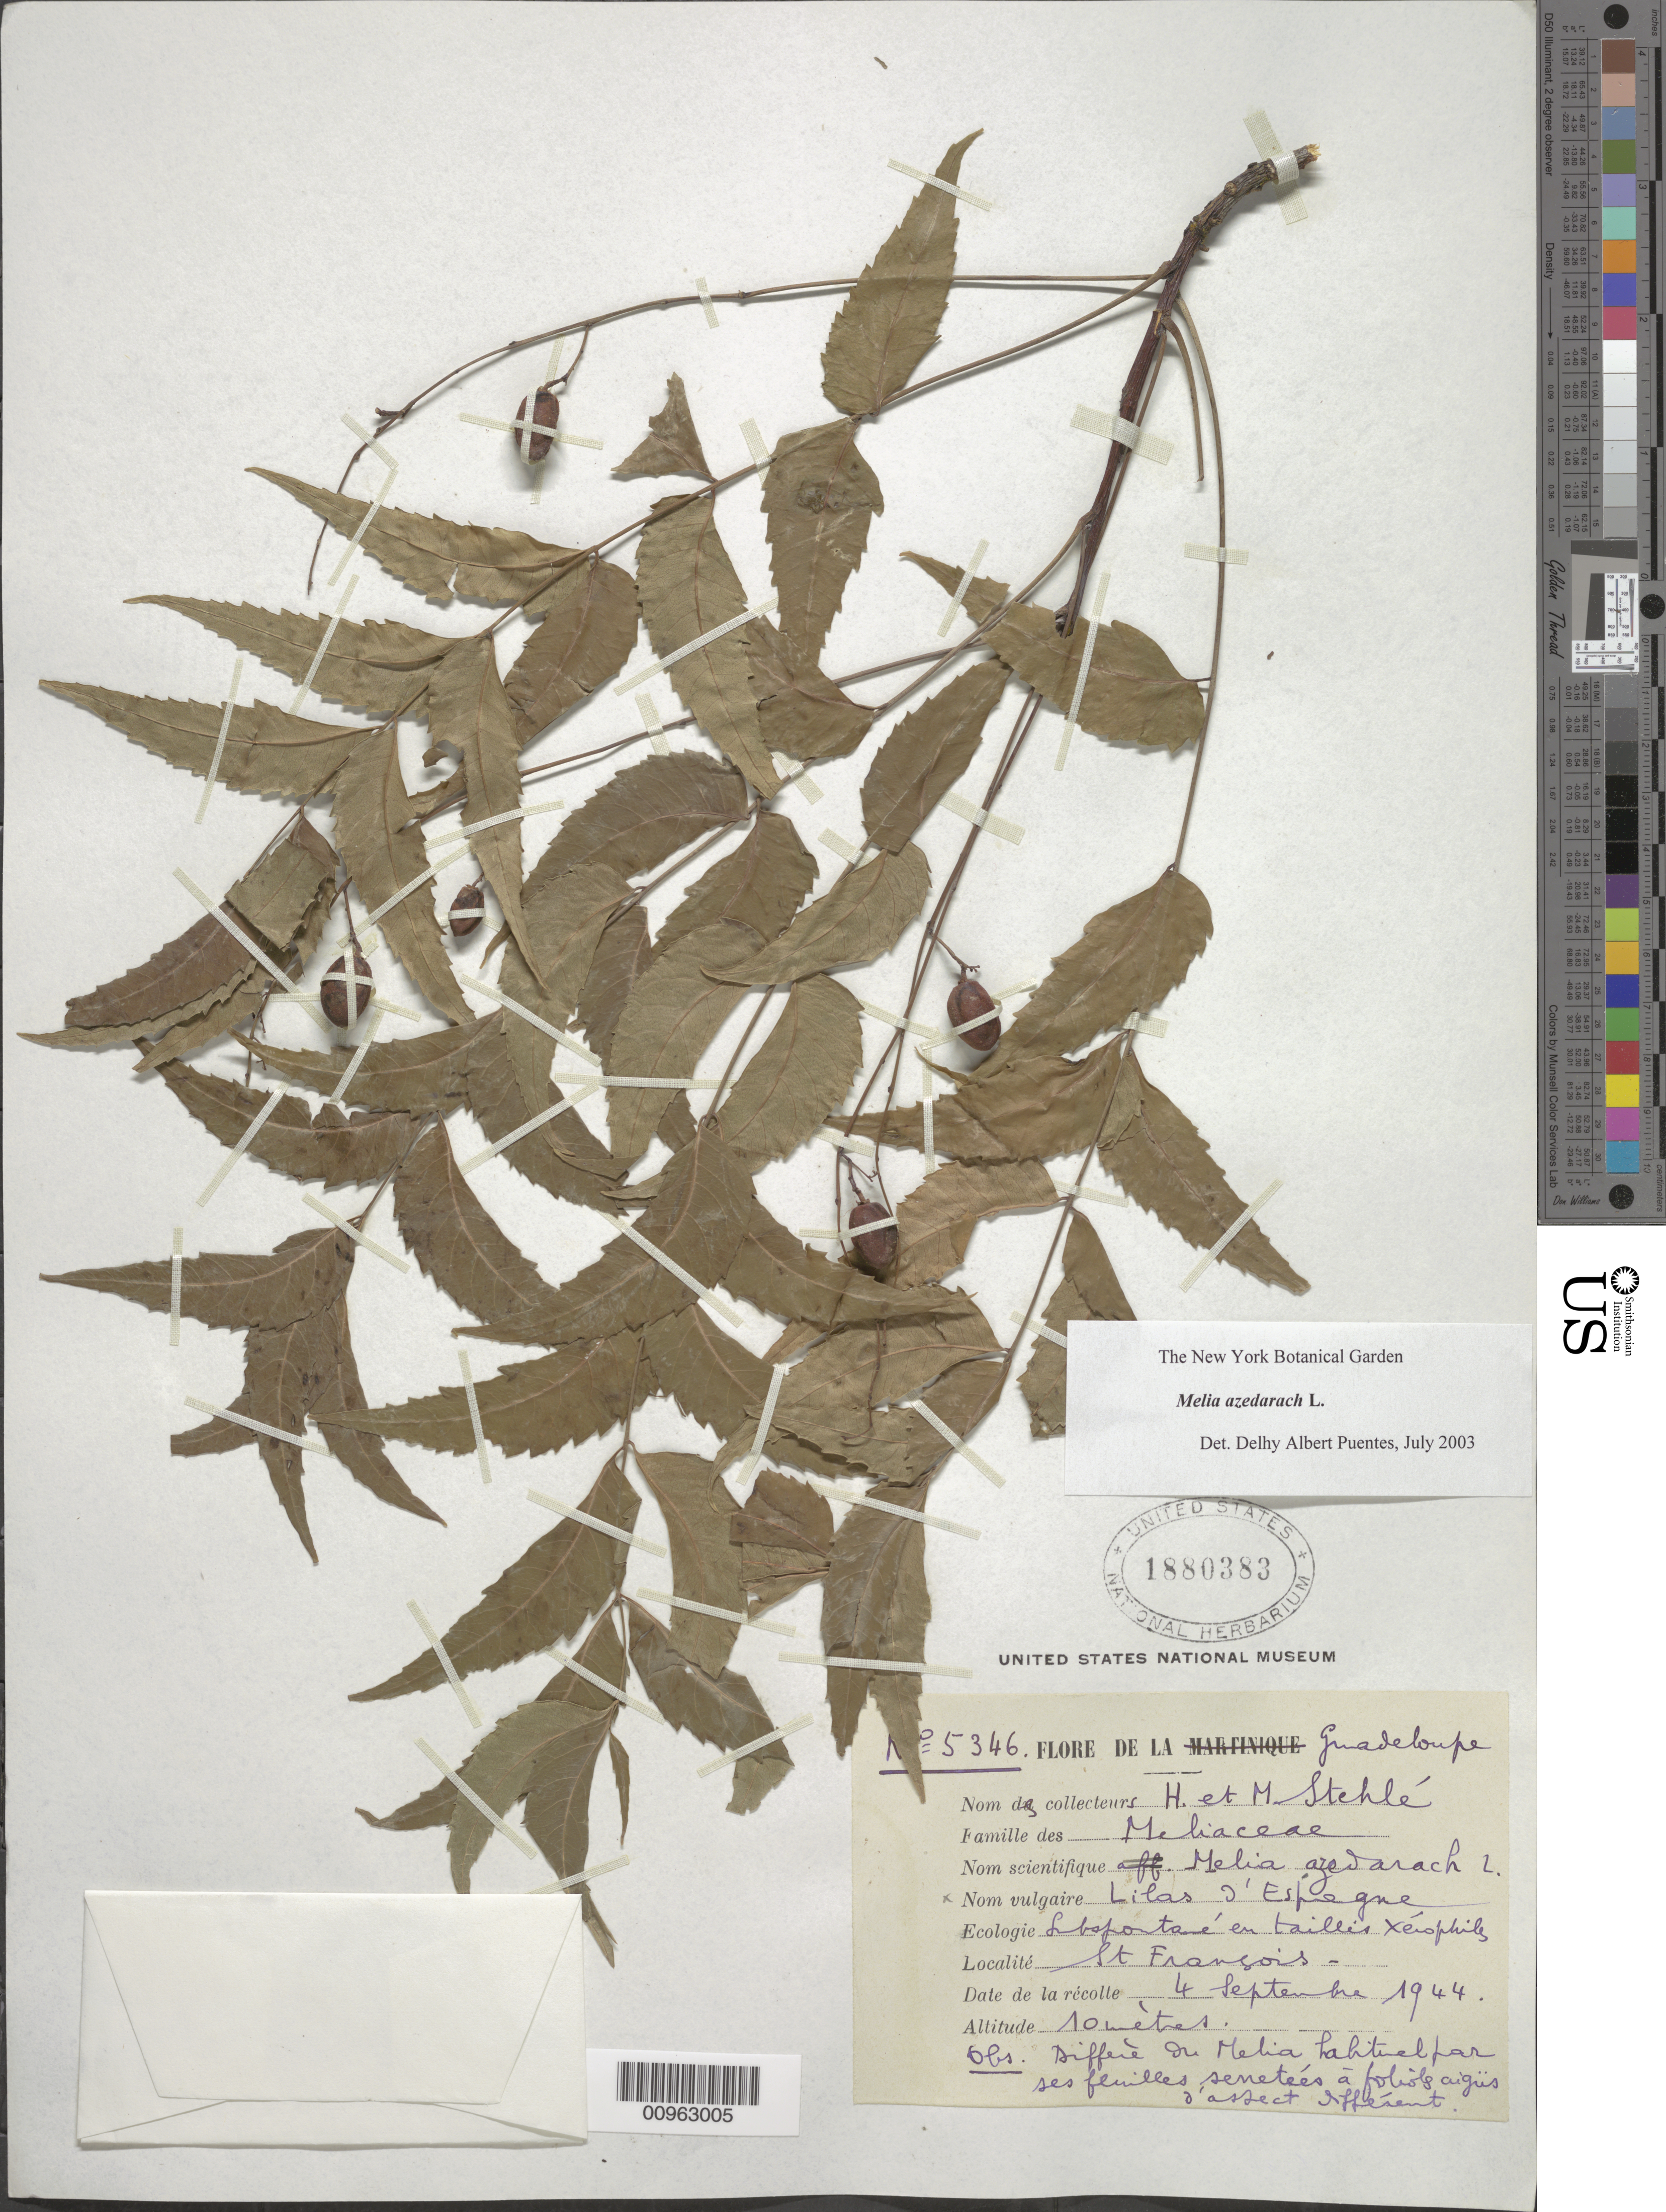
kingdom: Plantae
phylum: Tracheophyta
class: Magnoliopsida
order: Sapindales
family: Meliaceae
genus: Melia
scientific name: Melia azedarach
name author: L.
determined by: Puentes, D. A.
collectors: H. Stehlé & M. Stehlé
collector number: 5346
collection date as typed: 04 Sep 1944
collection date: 1944-09-04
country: Guadeloupe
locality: St. Francois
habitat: "Subspontané en taillis xérophiles"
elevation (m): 10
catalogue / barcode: US 1880383